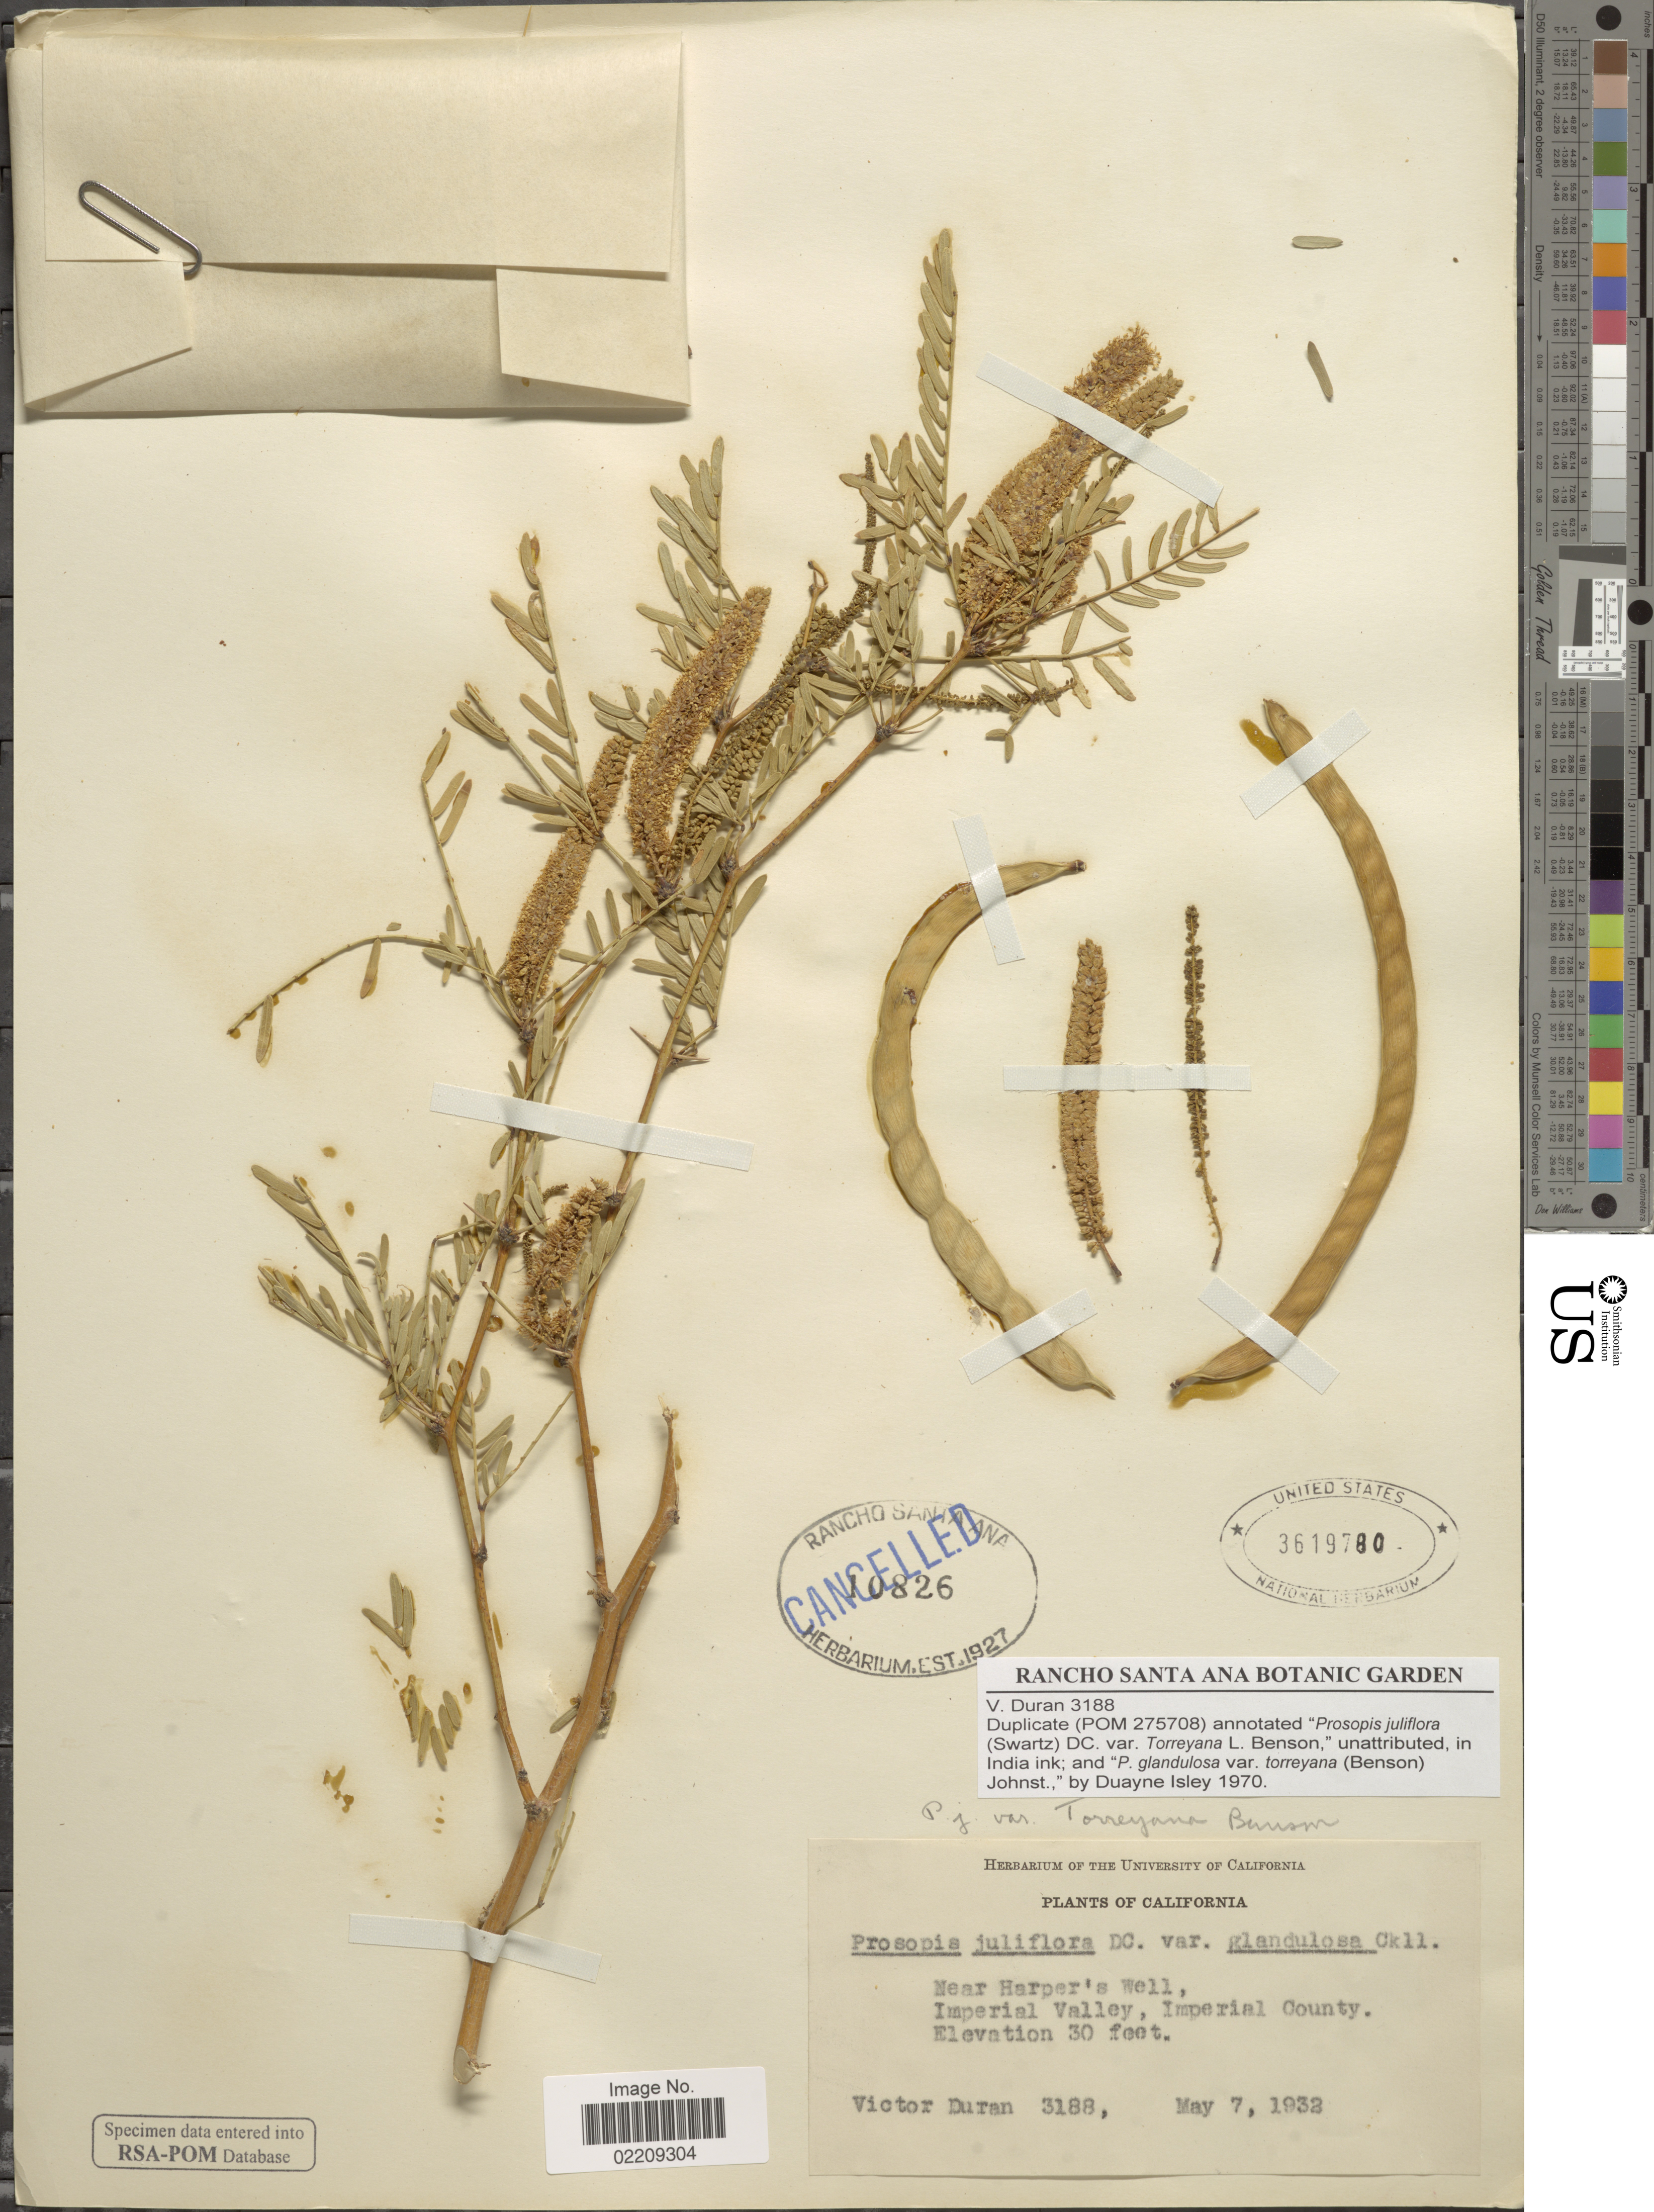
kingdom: Plantae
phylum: Tracheophyta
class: Magnoliopsida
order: Fabales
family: Fabaceae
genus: Neltuma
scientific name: Neltuma odorata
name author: (Torr. & Frém.) C. E. Hughes & G.P. Lewis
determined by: Strong, Mark T., (BOT), Smithsonian Institution - National Museum of Natural History (UNITED STATES)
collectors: V. Duran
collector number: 3188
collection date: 1932-05-07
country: United States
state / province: California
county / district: Imperial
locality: Near Harper's Well, Imperial Valley, Imperial County.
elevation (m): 9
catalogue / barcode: US 3619780